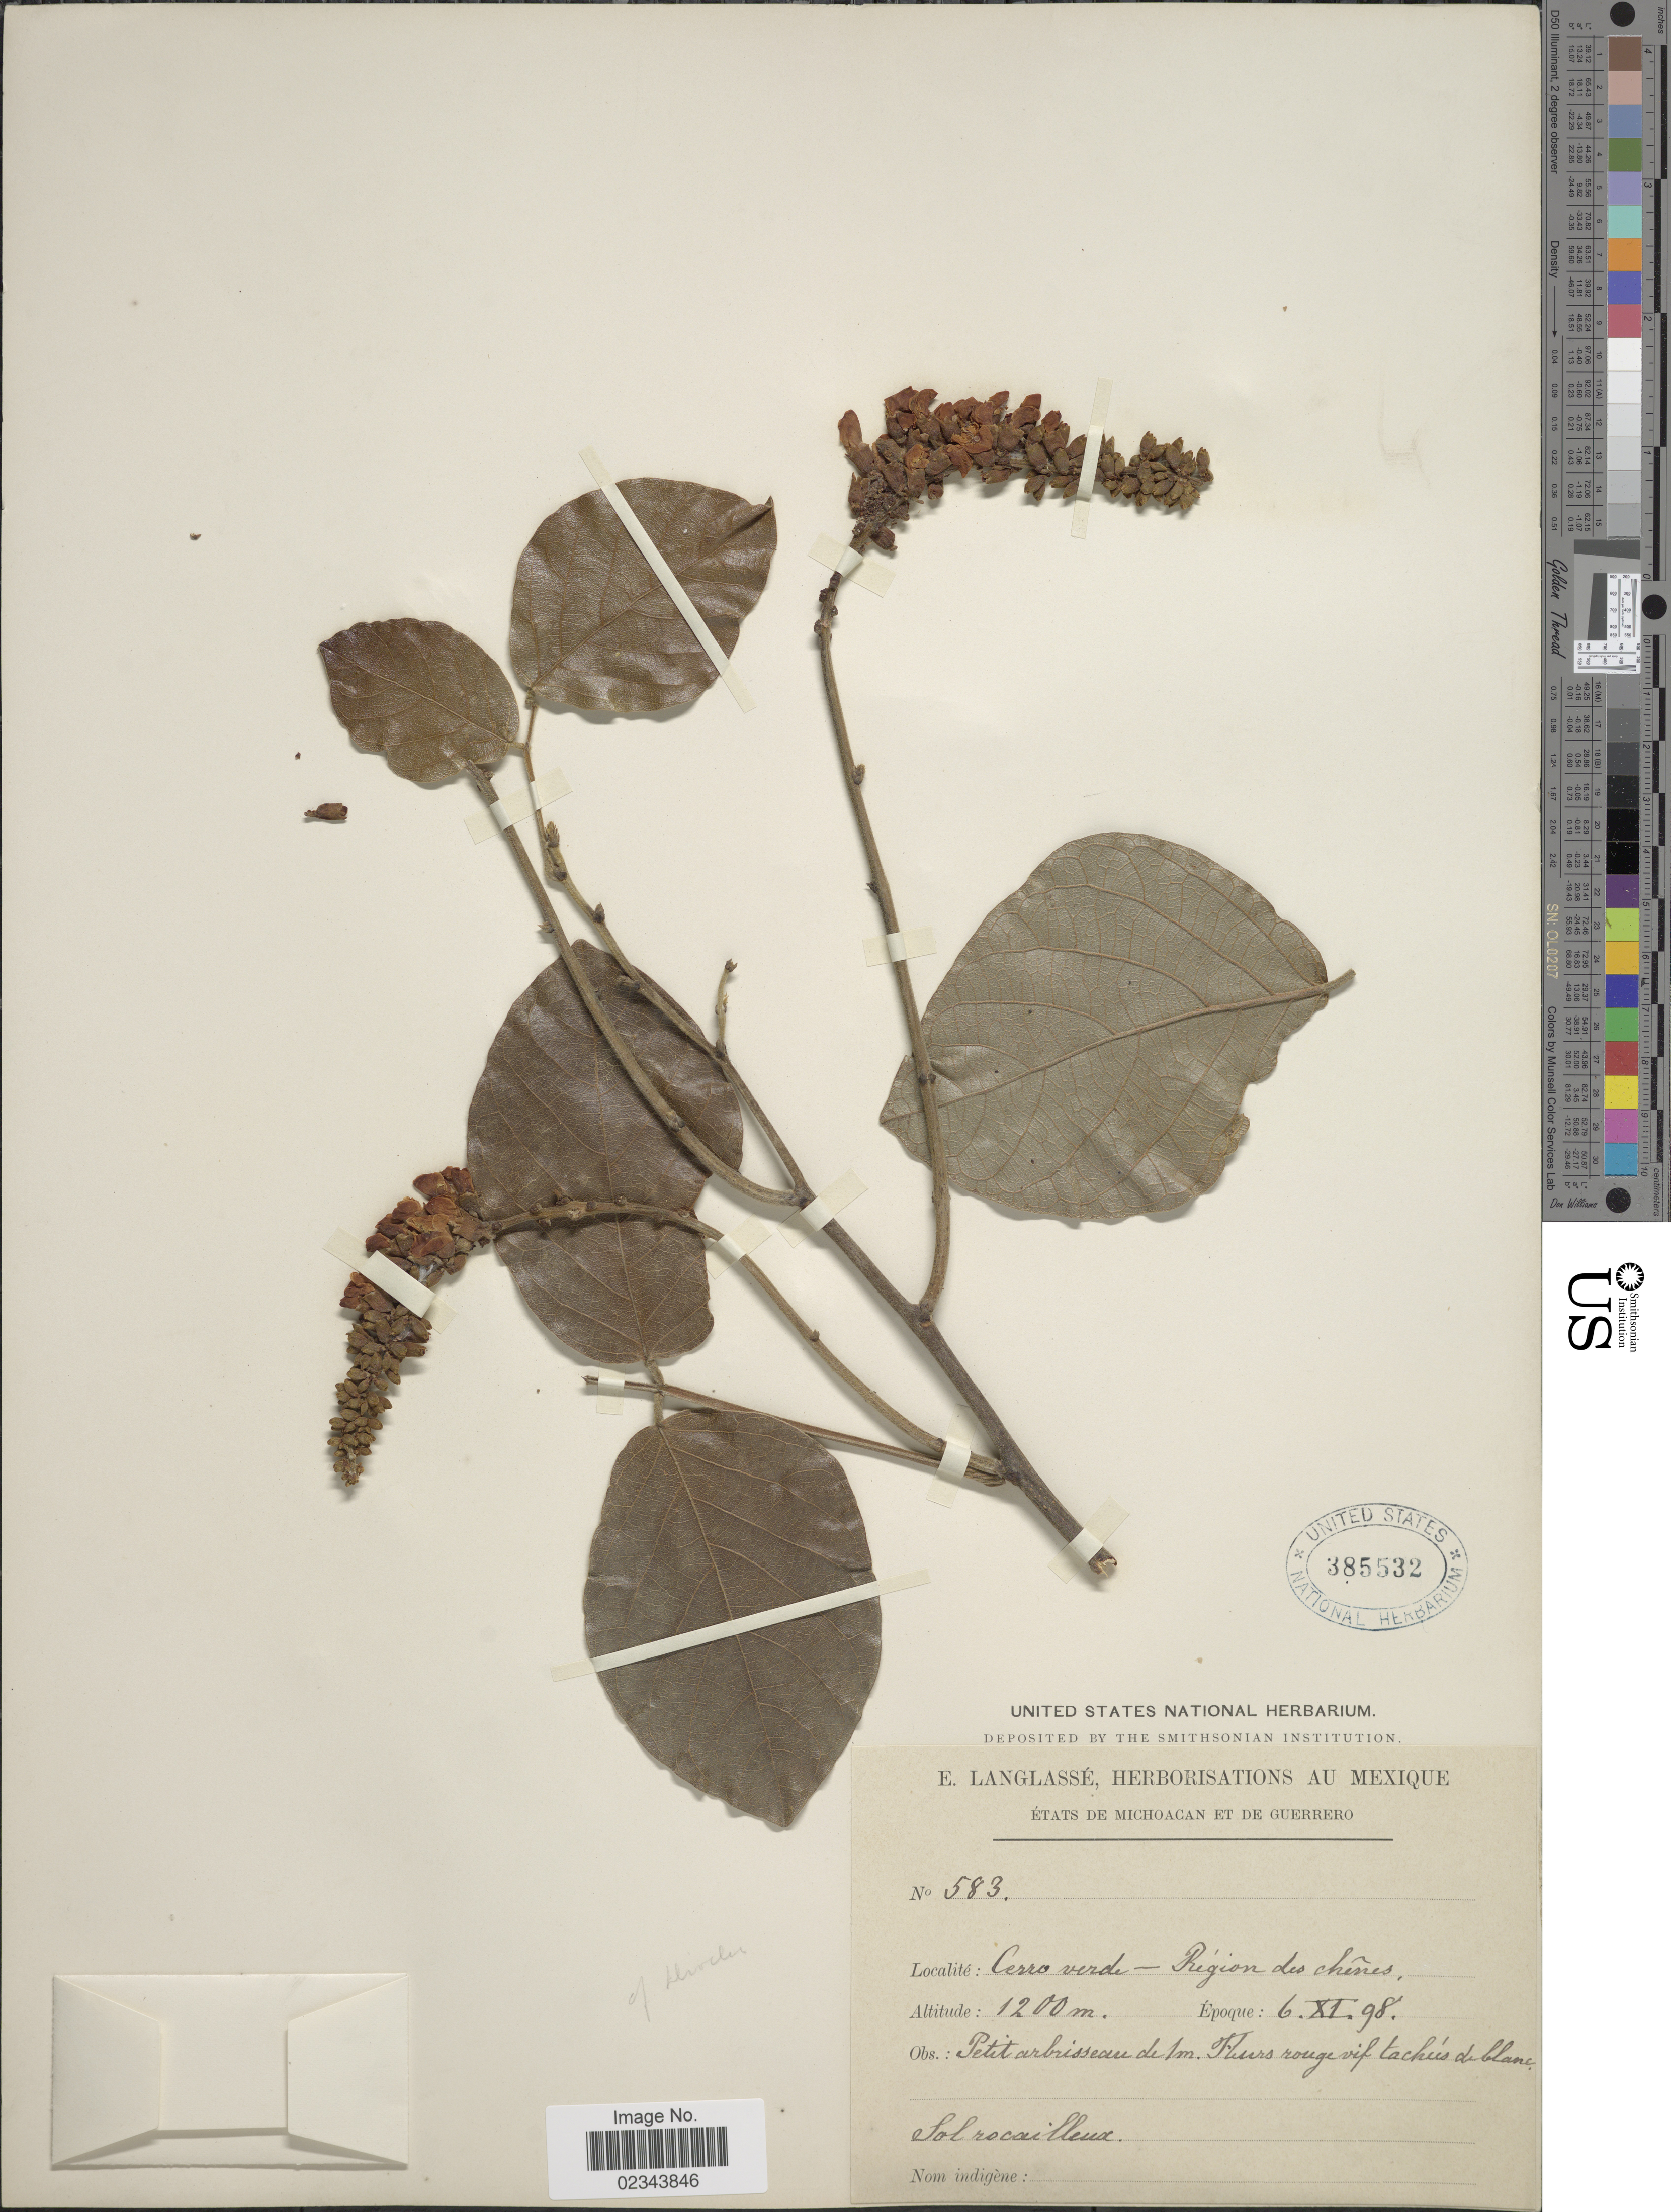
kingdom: Plantae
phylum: Tracheophyta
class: Magnoliopsida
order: Fabales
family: Fabaceae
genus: Cleobulia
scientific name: Cleobulia sp.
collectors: E. Langlassé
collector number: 583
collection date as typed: Transcribed d/m/y: 6/11/98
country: Mexico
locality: Etats de Michoacan et De Guerrero. Cerro verd. - Region des chenes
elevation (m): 1200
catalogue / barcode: US 385532